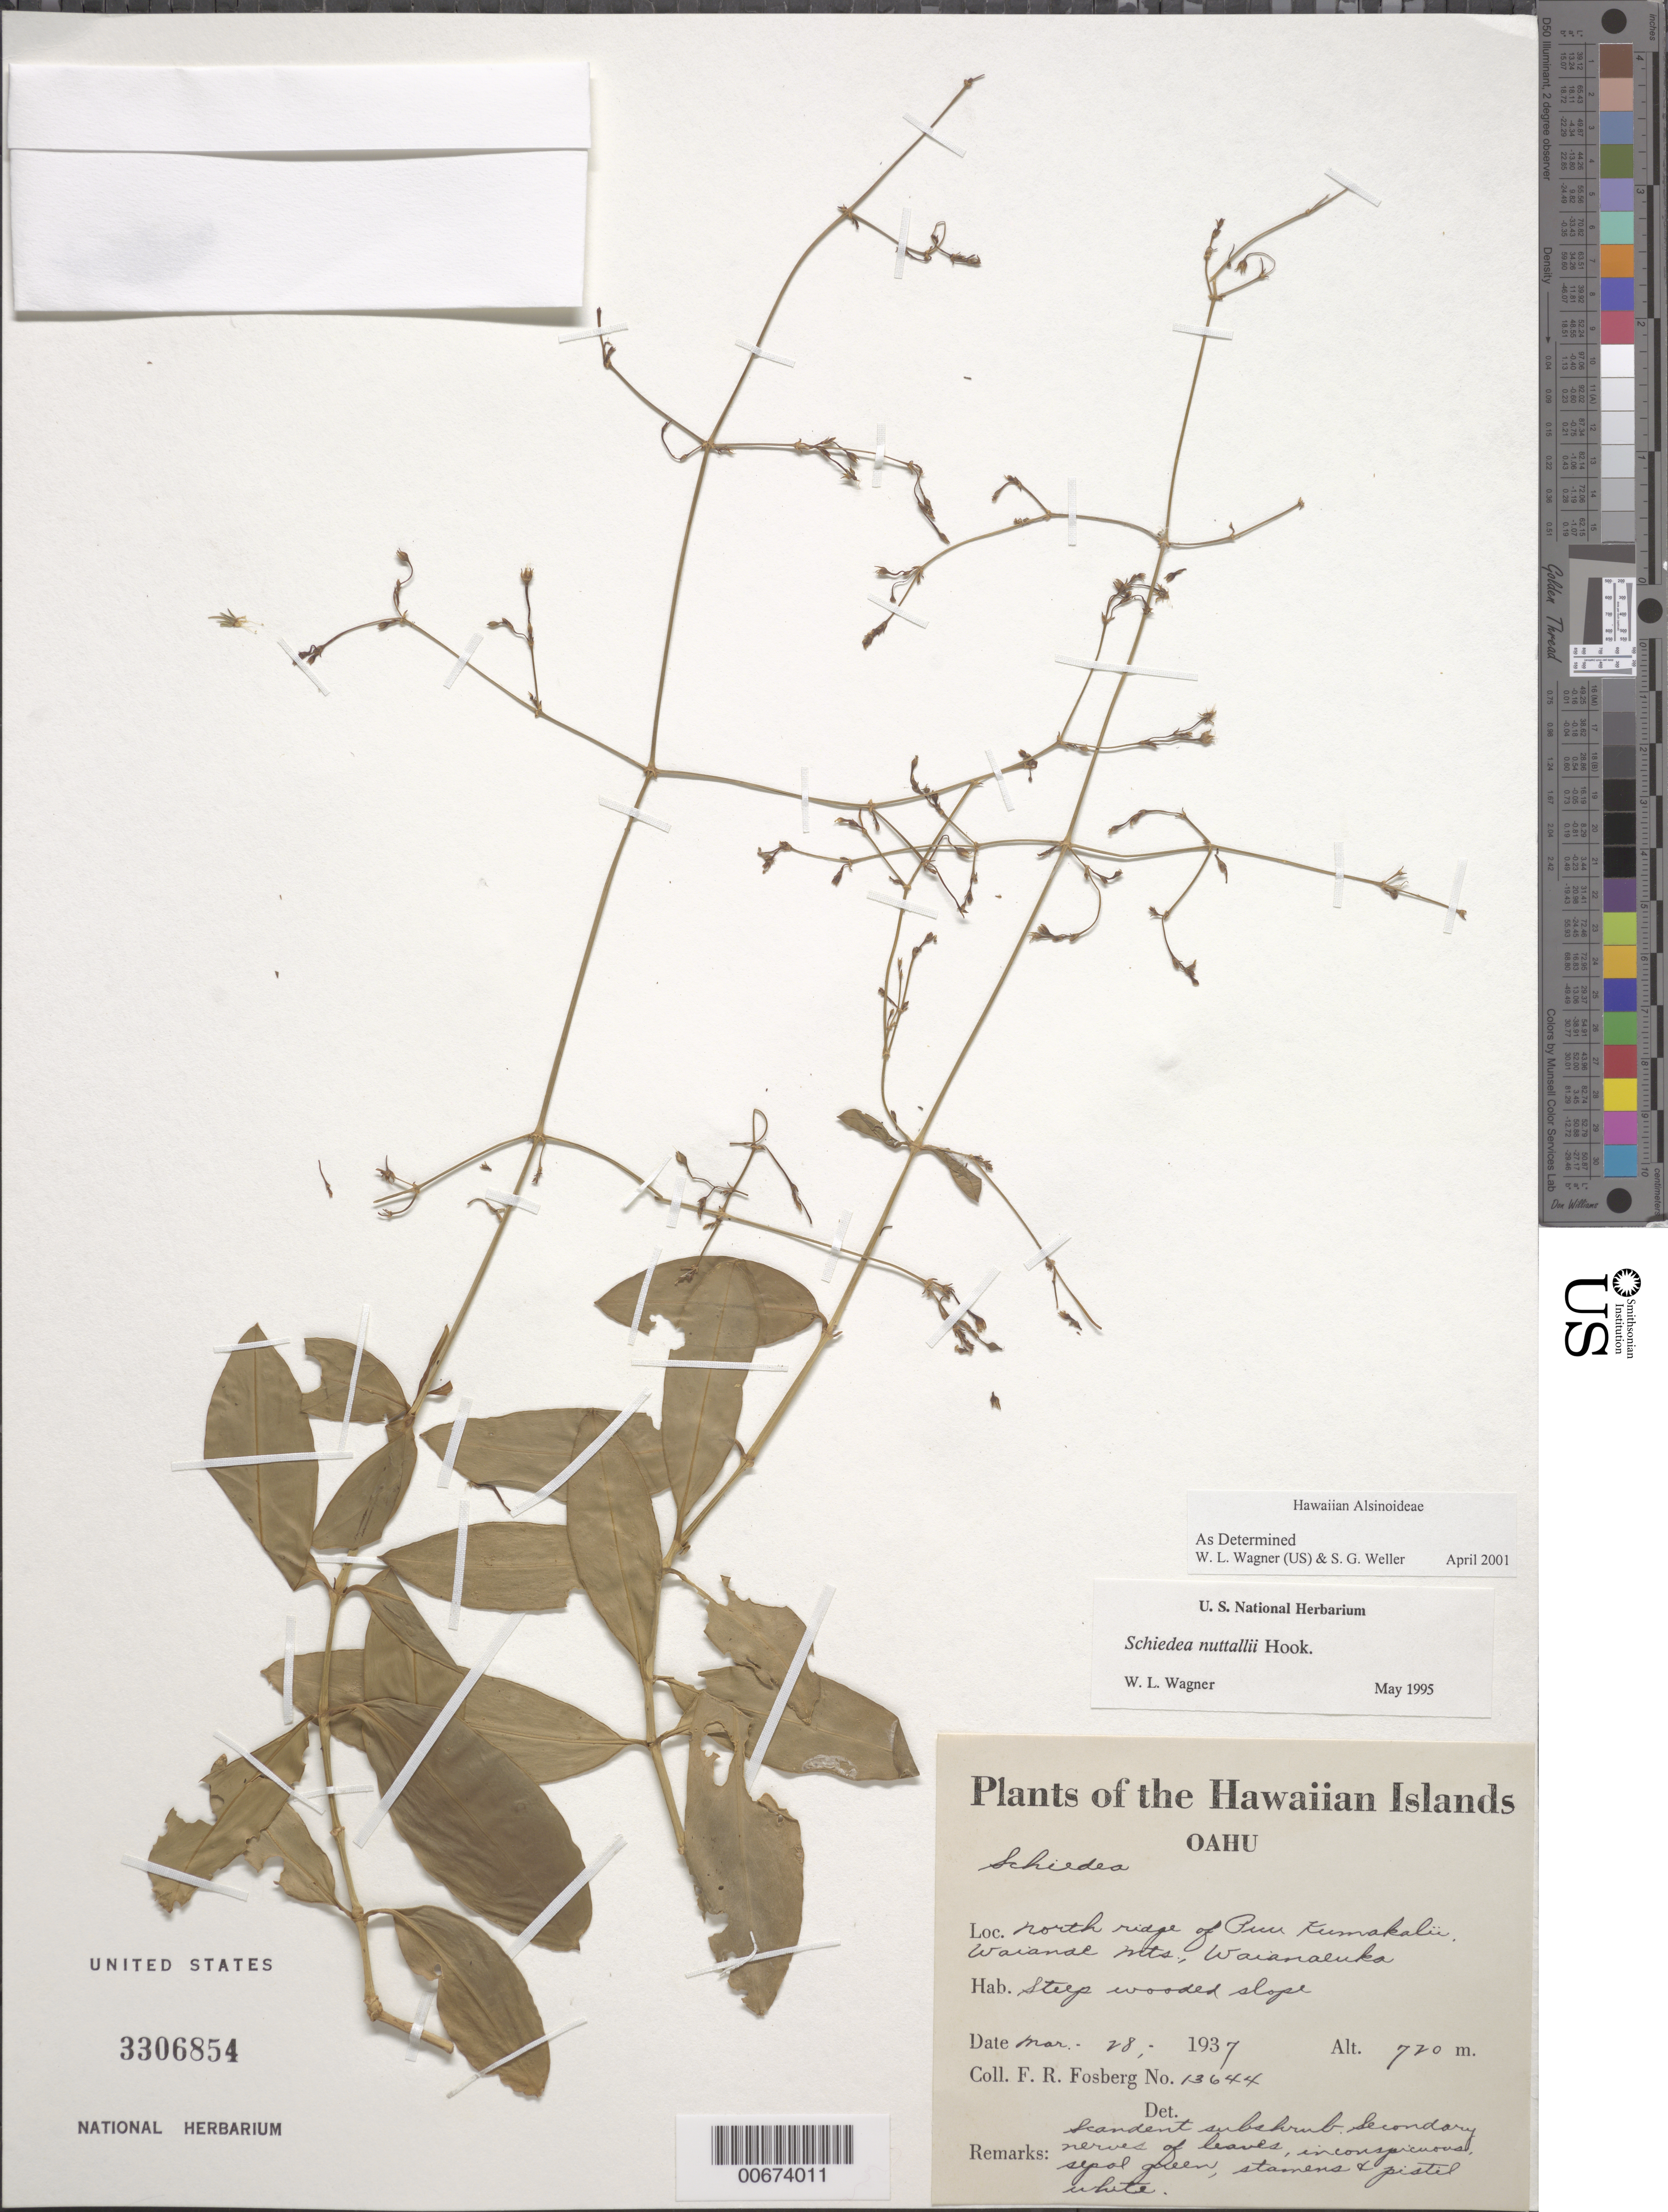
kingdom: Plantae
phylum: Tracheophyta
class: Magnoliopsida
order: Caryophyllales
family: Caryophyllaceae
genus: Schiedea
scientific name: Schiedea nuttallii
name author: Hook.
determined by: Wagner, W. L.; Weller, Stephen G.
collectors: F. R. Fosberg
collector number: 13644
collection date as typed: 28 Mar 1937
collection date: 1937-03-28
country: United States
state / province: Hawaii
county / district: Honolulu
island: Oahu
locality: Waianae Mts., Waianaeuka, N ridge of Puu Kumakalii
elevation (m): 720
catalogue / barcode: US 3306854